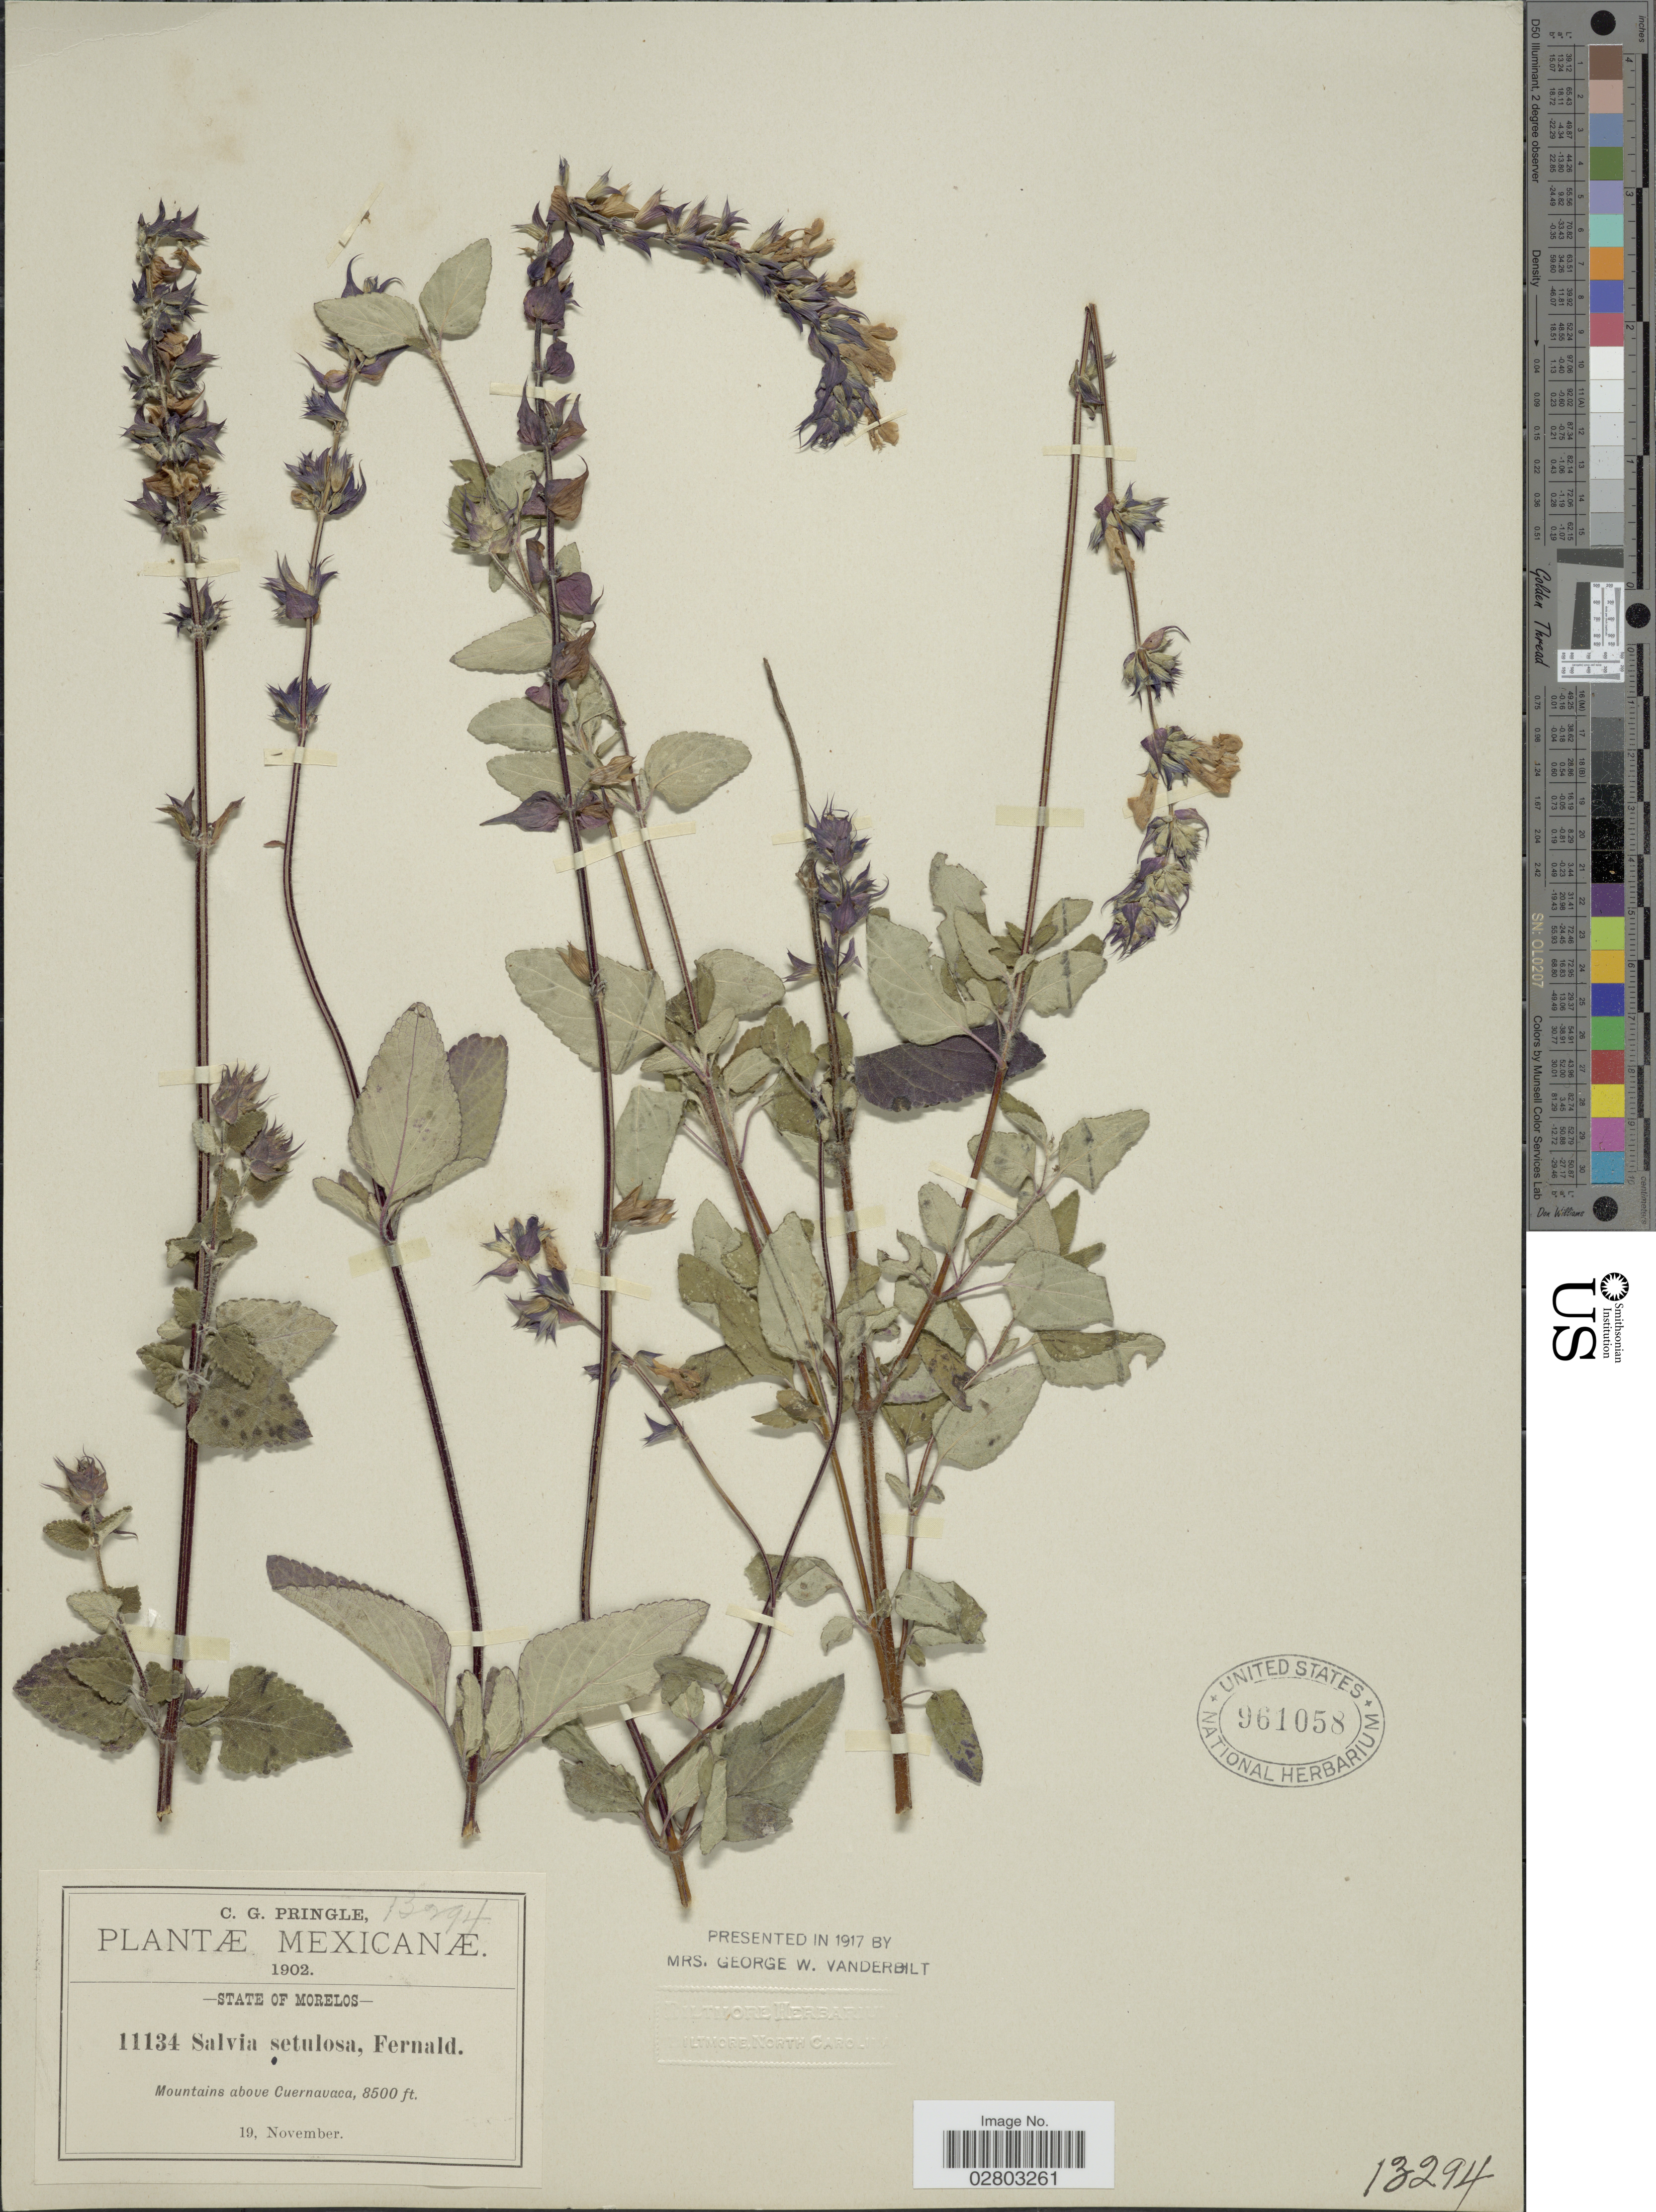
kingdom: Plantae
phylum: Tracheophyta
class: Magnoliopsida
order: Lamiales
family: Lamiaceae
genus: Salvia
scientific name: Salvia setulosa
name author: Fernald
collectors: C. G. Pringle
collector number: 11134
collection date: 1902-11-19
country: Mexico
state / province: Morelos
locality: Mountains above Cuernavaca.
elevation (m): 2591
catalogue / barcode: US 961058